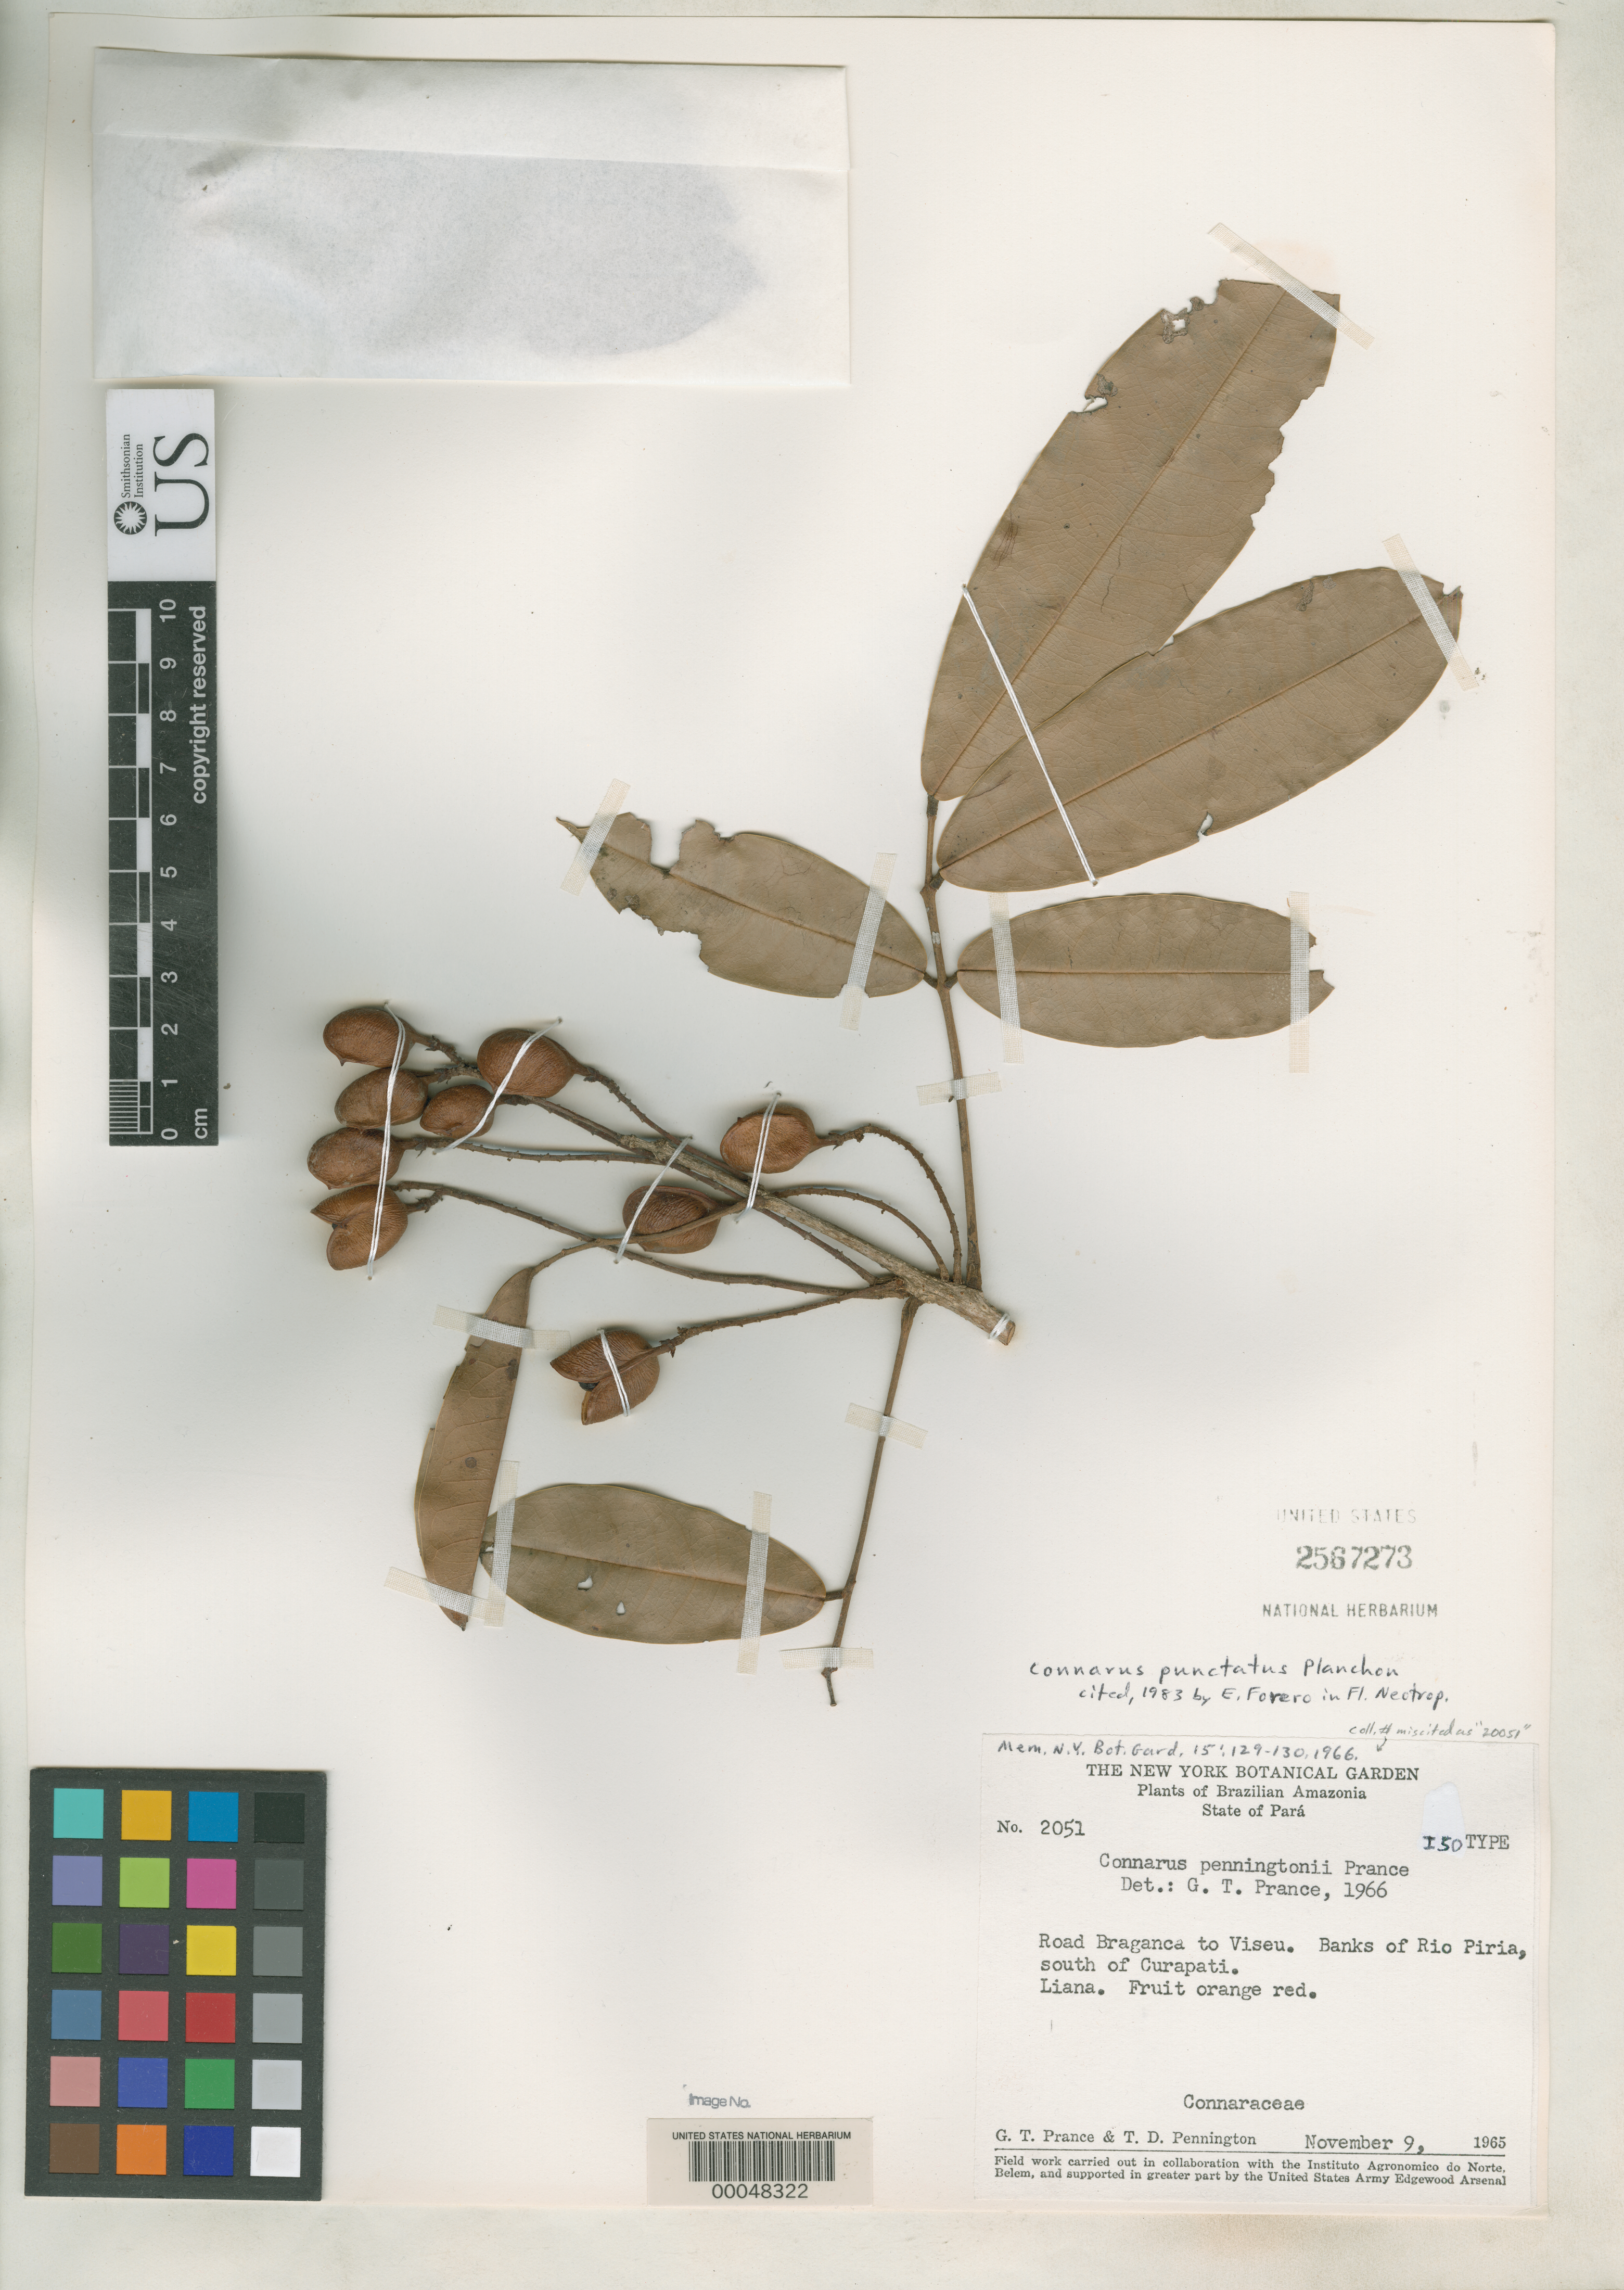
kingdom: Plantae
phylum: Tracheophyta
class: Magnoliopsida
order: Oxalidales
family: Connaraceae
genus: Connarus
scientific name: Connarus penningtonii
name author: Prance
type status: Isotype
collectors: G. T. Prance & T. D. Pennington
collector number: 2051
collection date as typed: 09 Nov 1965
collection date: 1965-11-09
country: Brazil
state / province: Pará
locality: Road Braganca to Viseu, banks of Rio Piria, S of Curapati.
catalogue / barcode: US 2567273